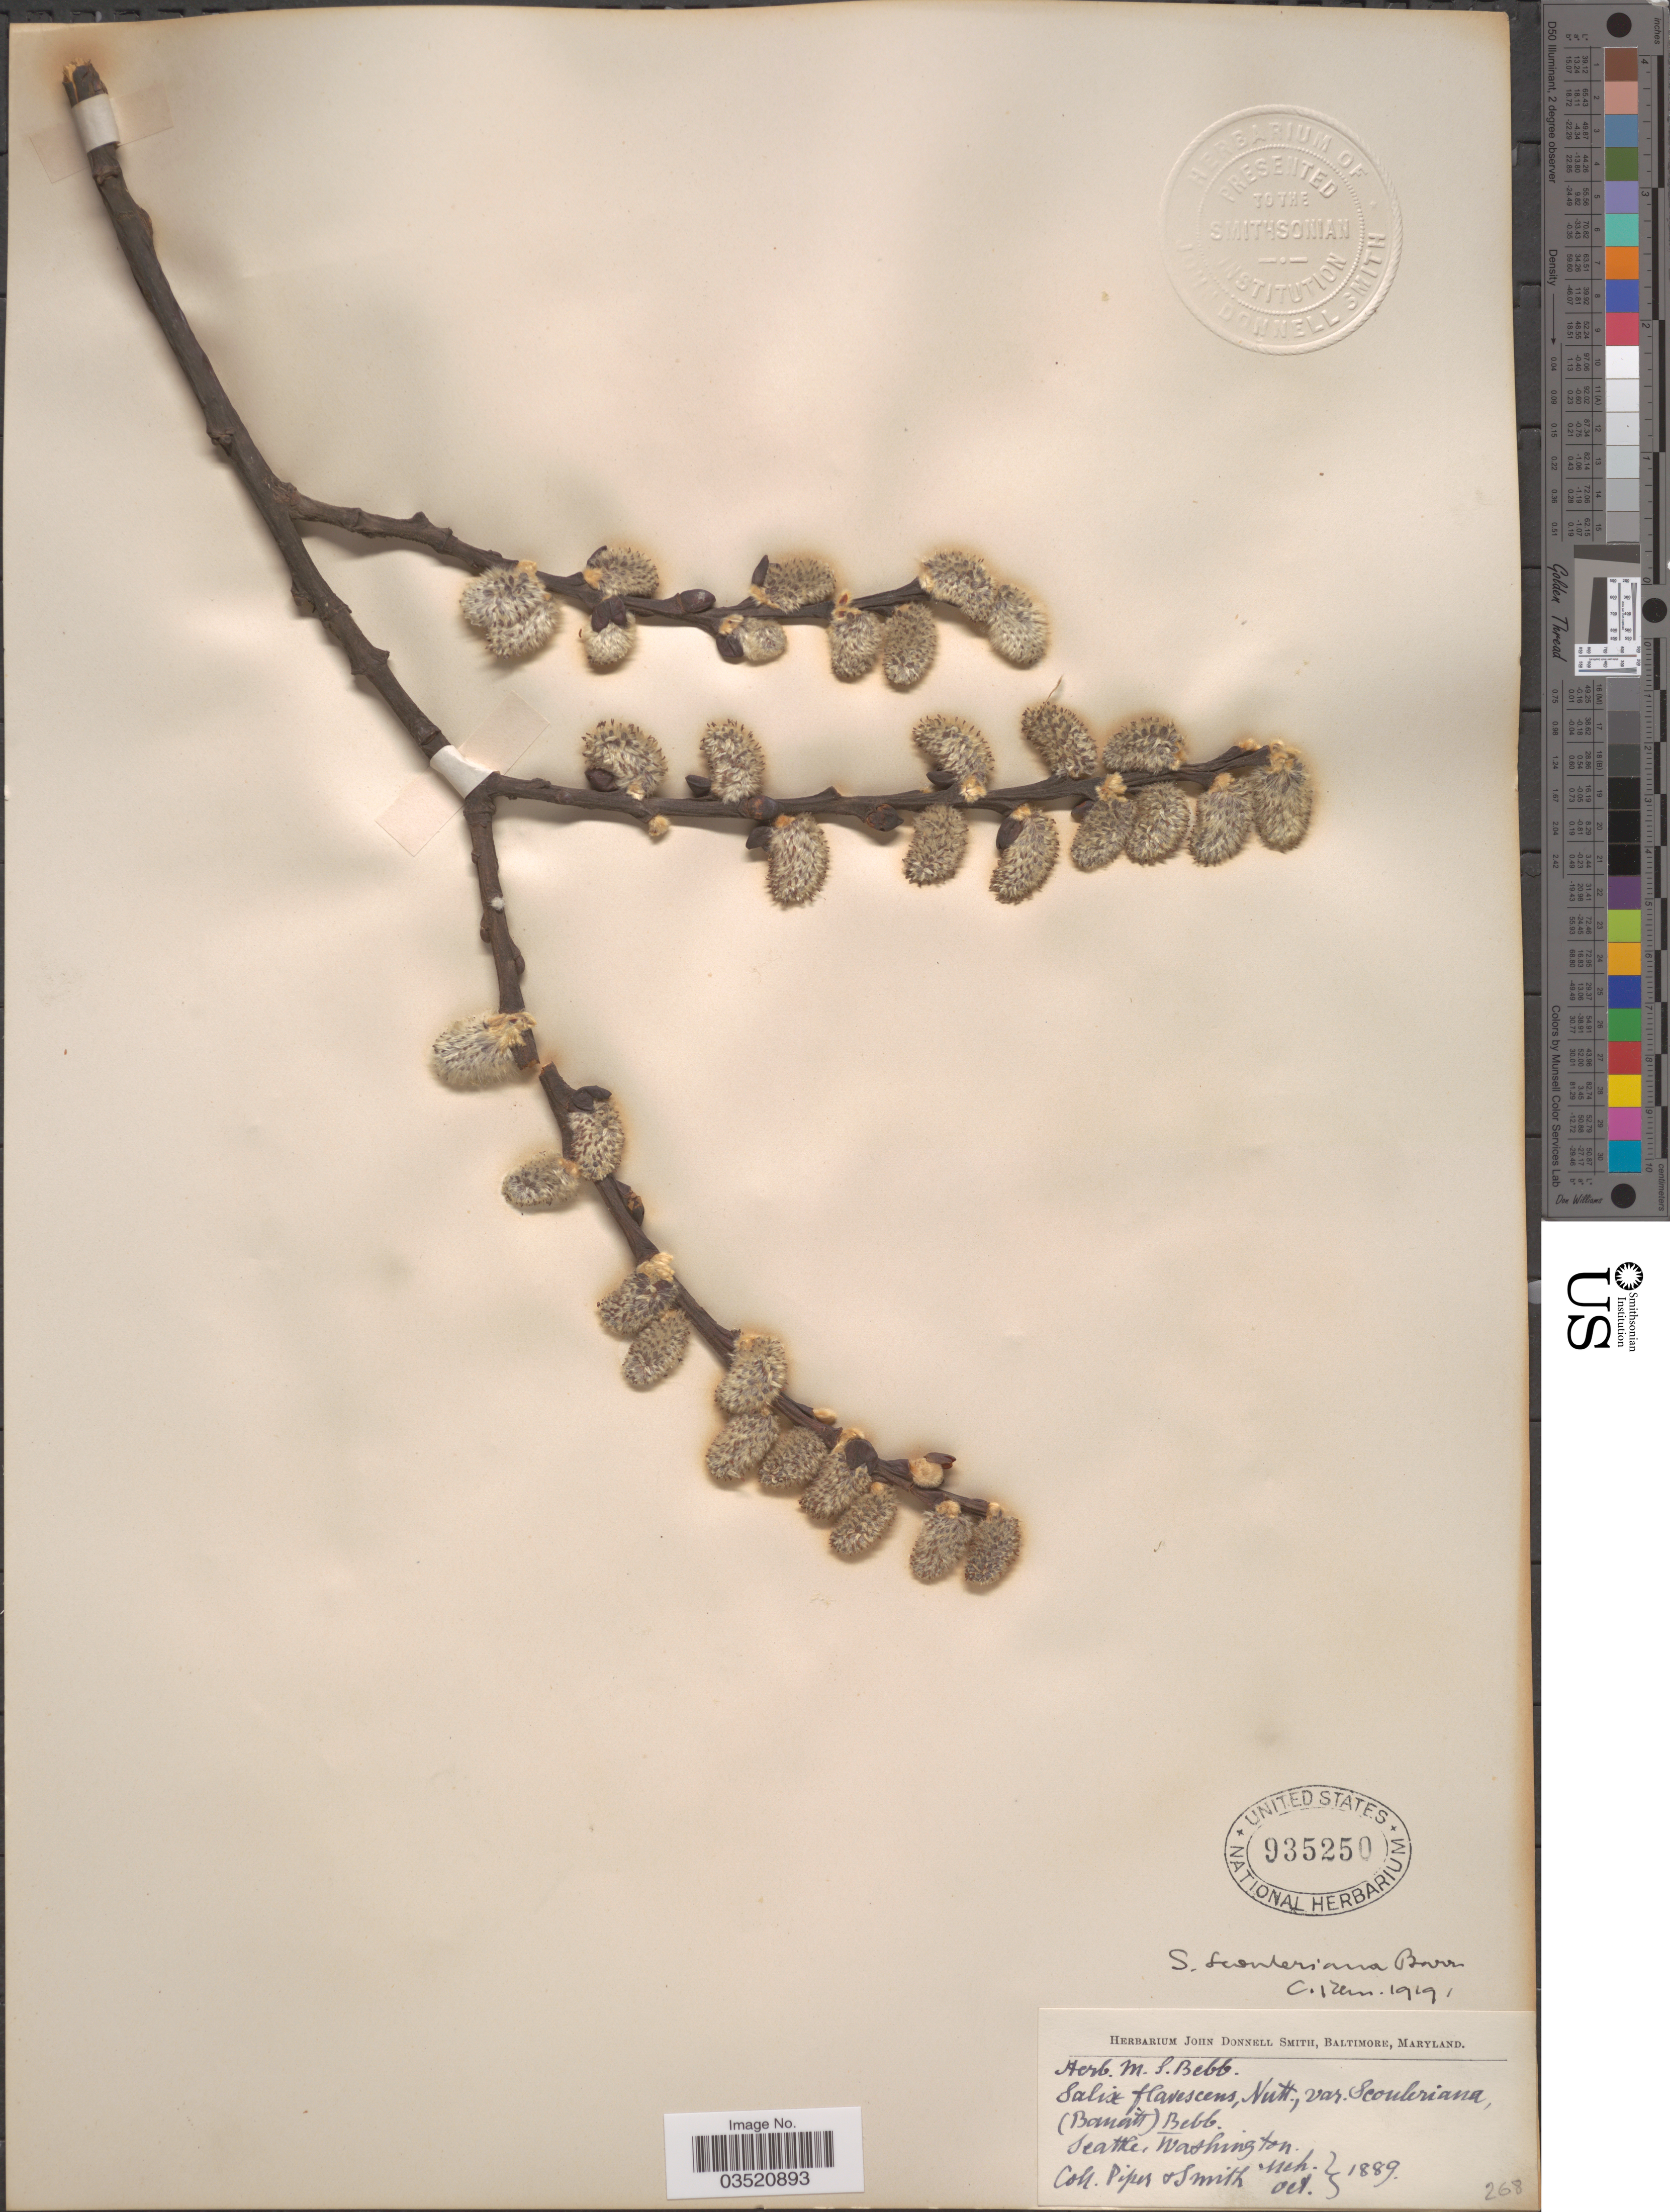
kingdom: Plantae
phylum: Tracheophyta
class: Magnoliopsida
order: Malpighiales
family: Salicaceae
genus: Salix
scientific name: Salix scouleriana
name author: Barratt ex Hook.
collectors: Piper & -- Smith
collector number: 268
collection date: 1889-03/1889-10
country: United States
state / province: Washington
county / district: King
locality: Seattle.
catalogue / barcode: US 935250